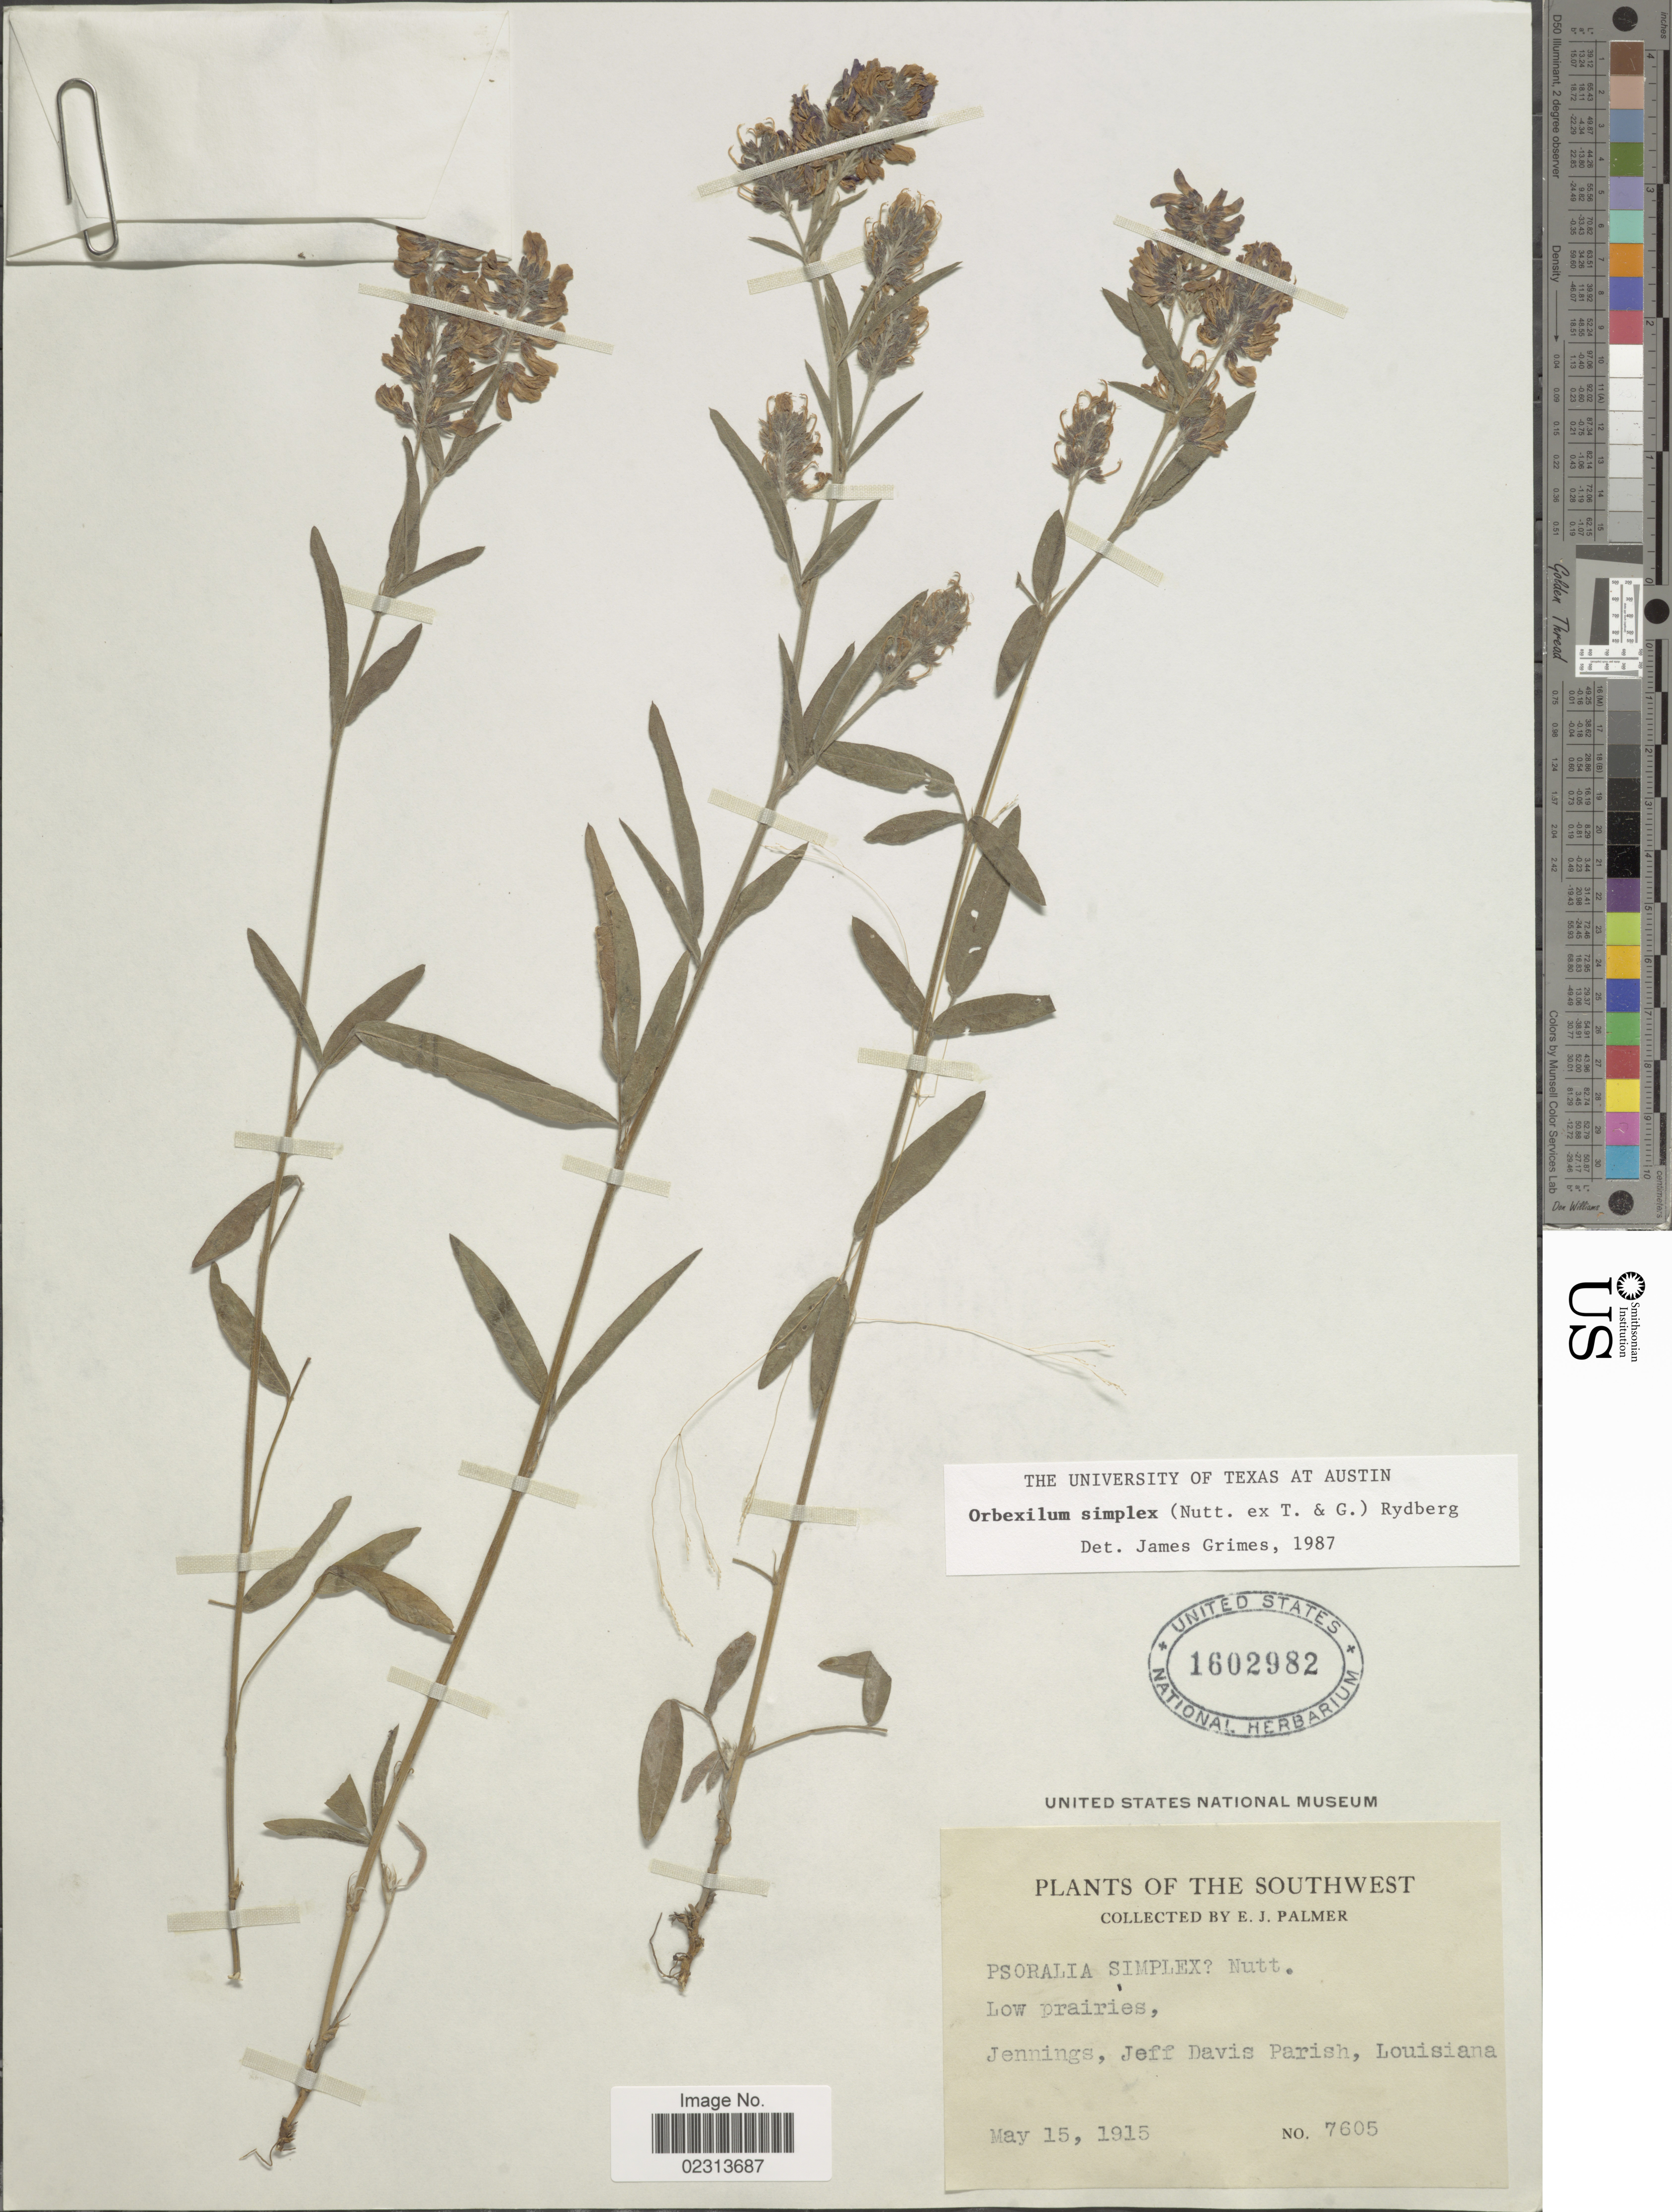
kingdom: Plantae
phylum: Tracheophyta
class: Magnoliopsida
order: Fabales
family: Fabaceae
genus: Orbexilum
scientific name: Orbexilum simplex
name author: (Nutt. ex Torr. & A. Gray) Rydb.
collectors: E. J. Palmer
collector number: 7605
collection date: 1915-05-15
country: United States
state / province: Louisiana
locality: The Southwest, Jennings, Jeff Davis Parish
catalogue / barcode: US 1602982